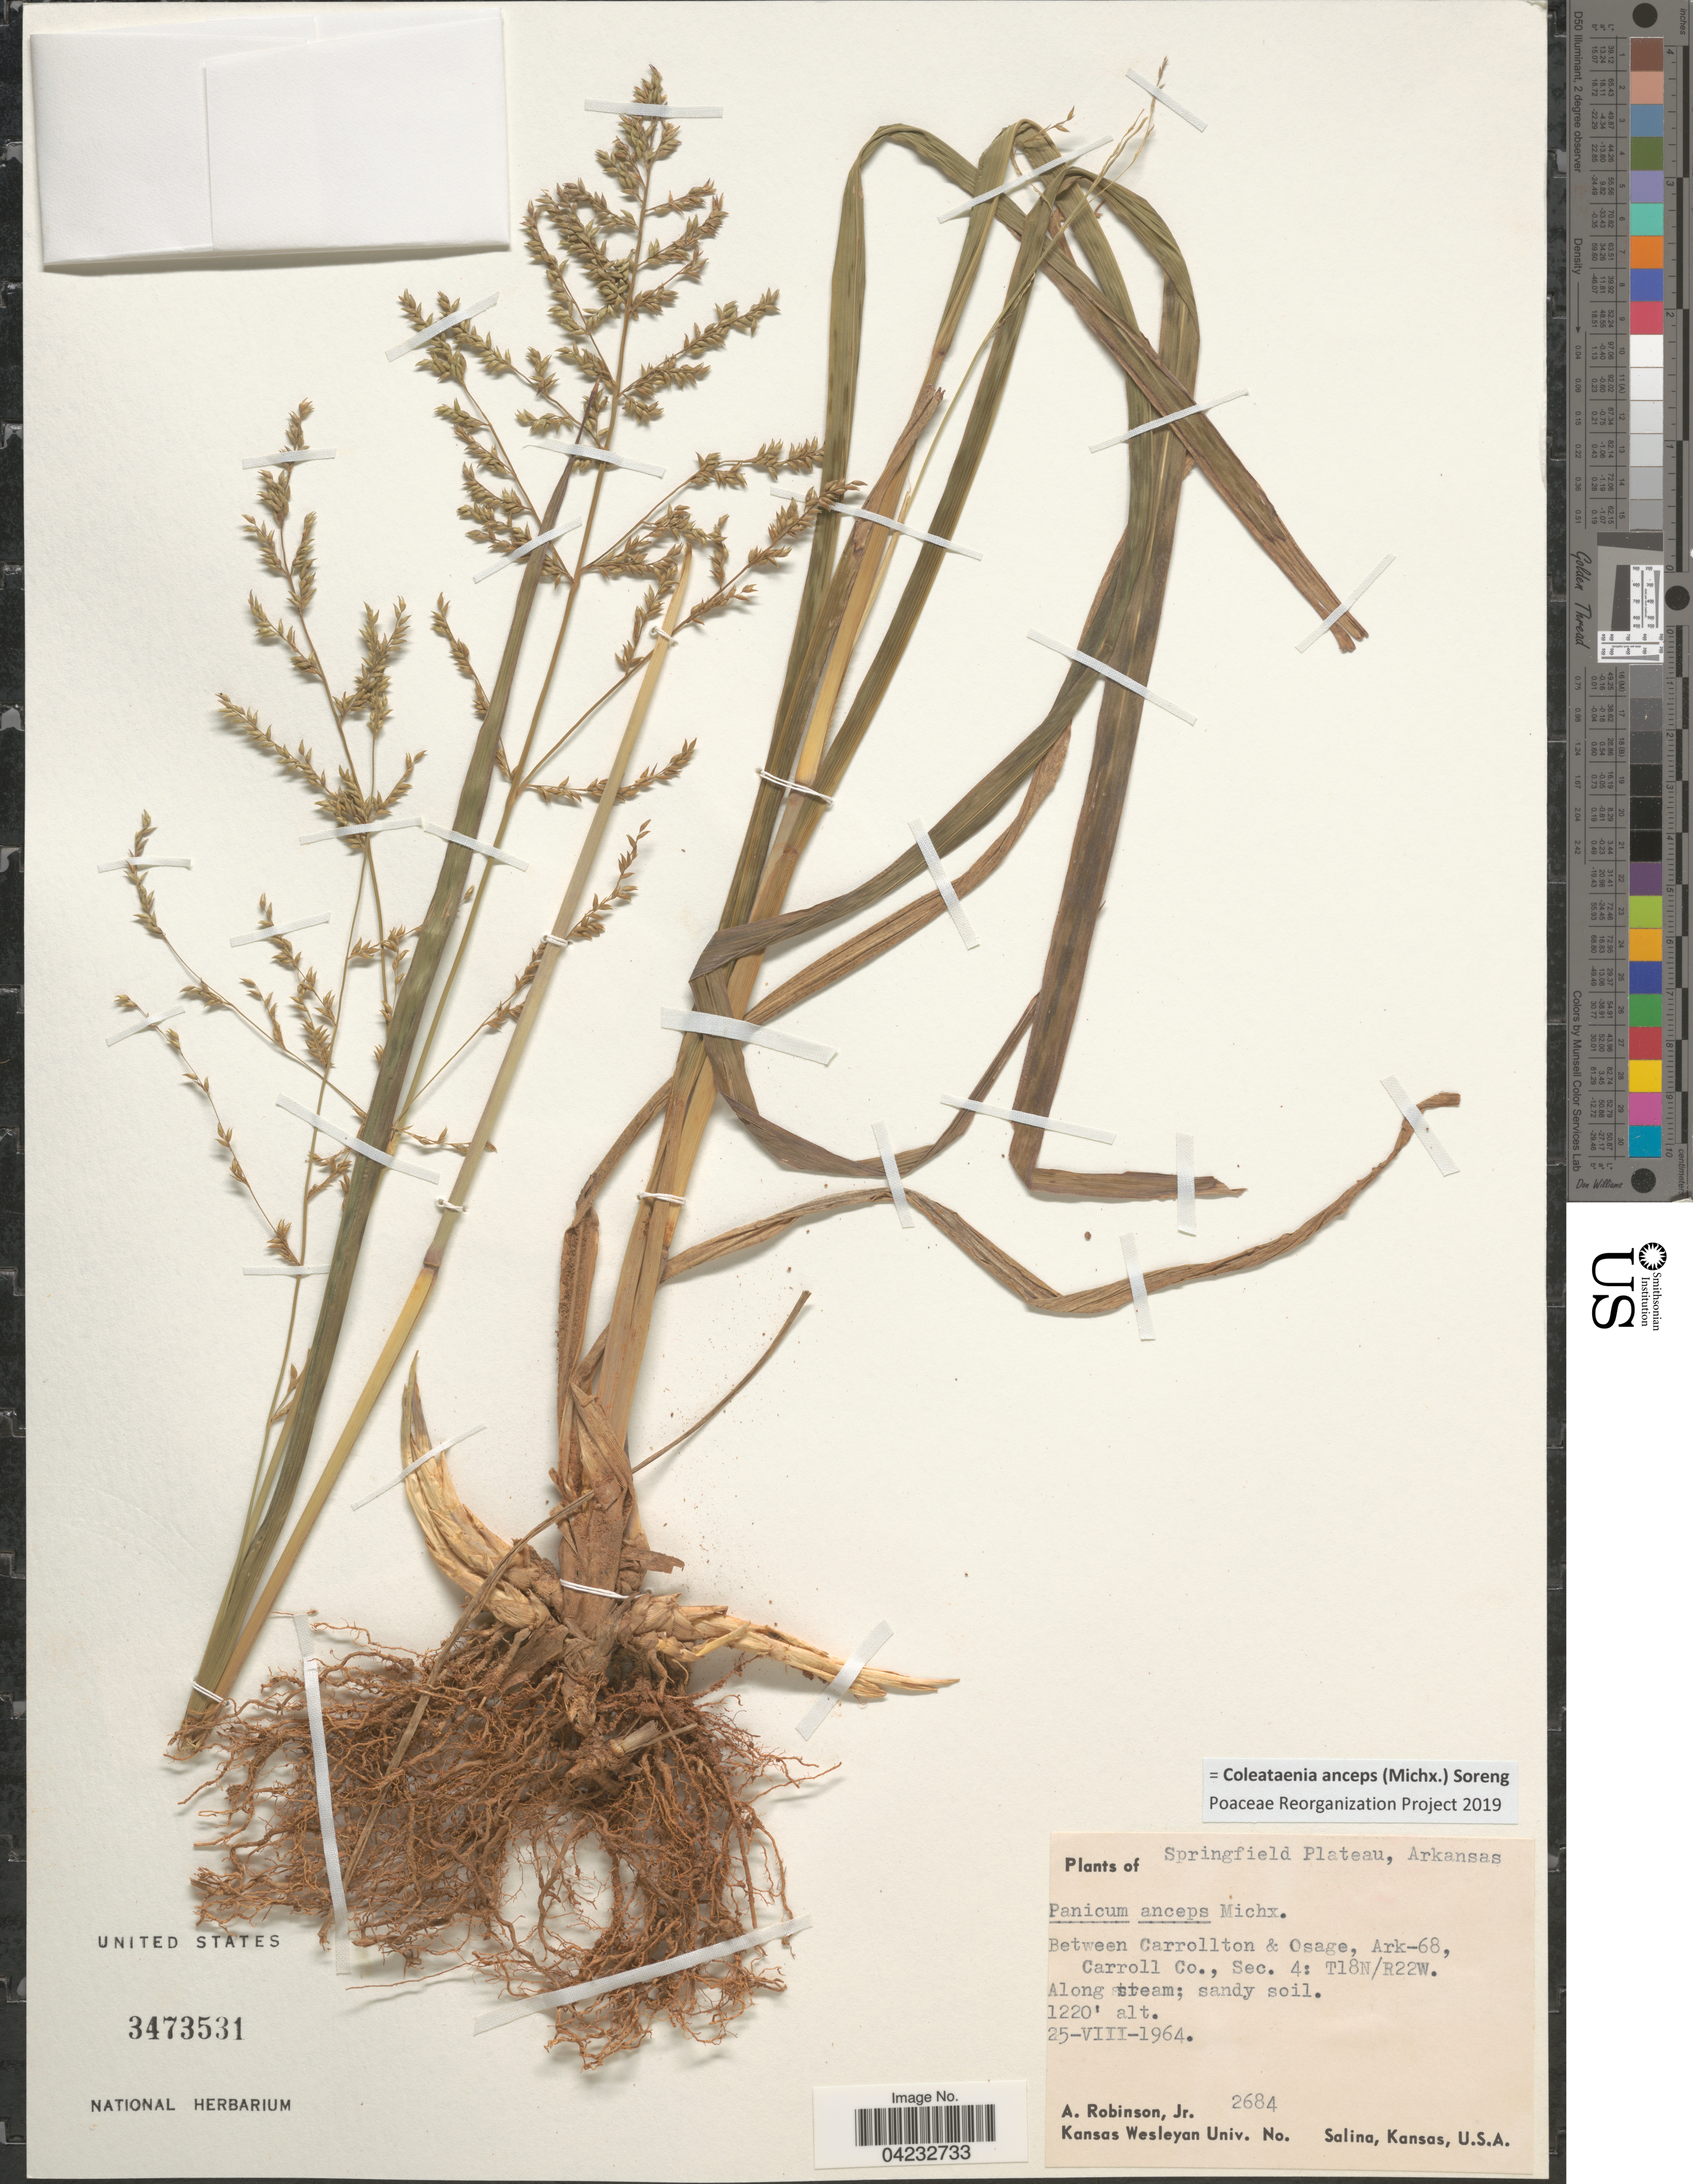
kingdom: Plantae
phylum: Tracheophyta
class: Liliopsida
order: Poales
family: Poaceae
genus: Coleataenia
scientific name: Coleataenia anceps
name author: (Michx.) Soreng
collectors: A. Robinson Jr.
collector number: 2684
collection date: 1964-08-25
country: United States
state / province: Arkansas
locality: Springfield Plateau. Between Carrollton & Osage, Ark-68, Carroll Co., Sec. 4: T18N/R22W.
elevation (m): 372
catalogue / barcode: US 3473531